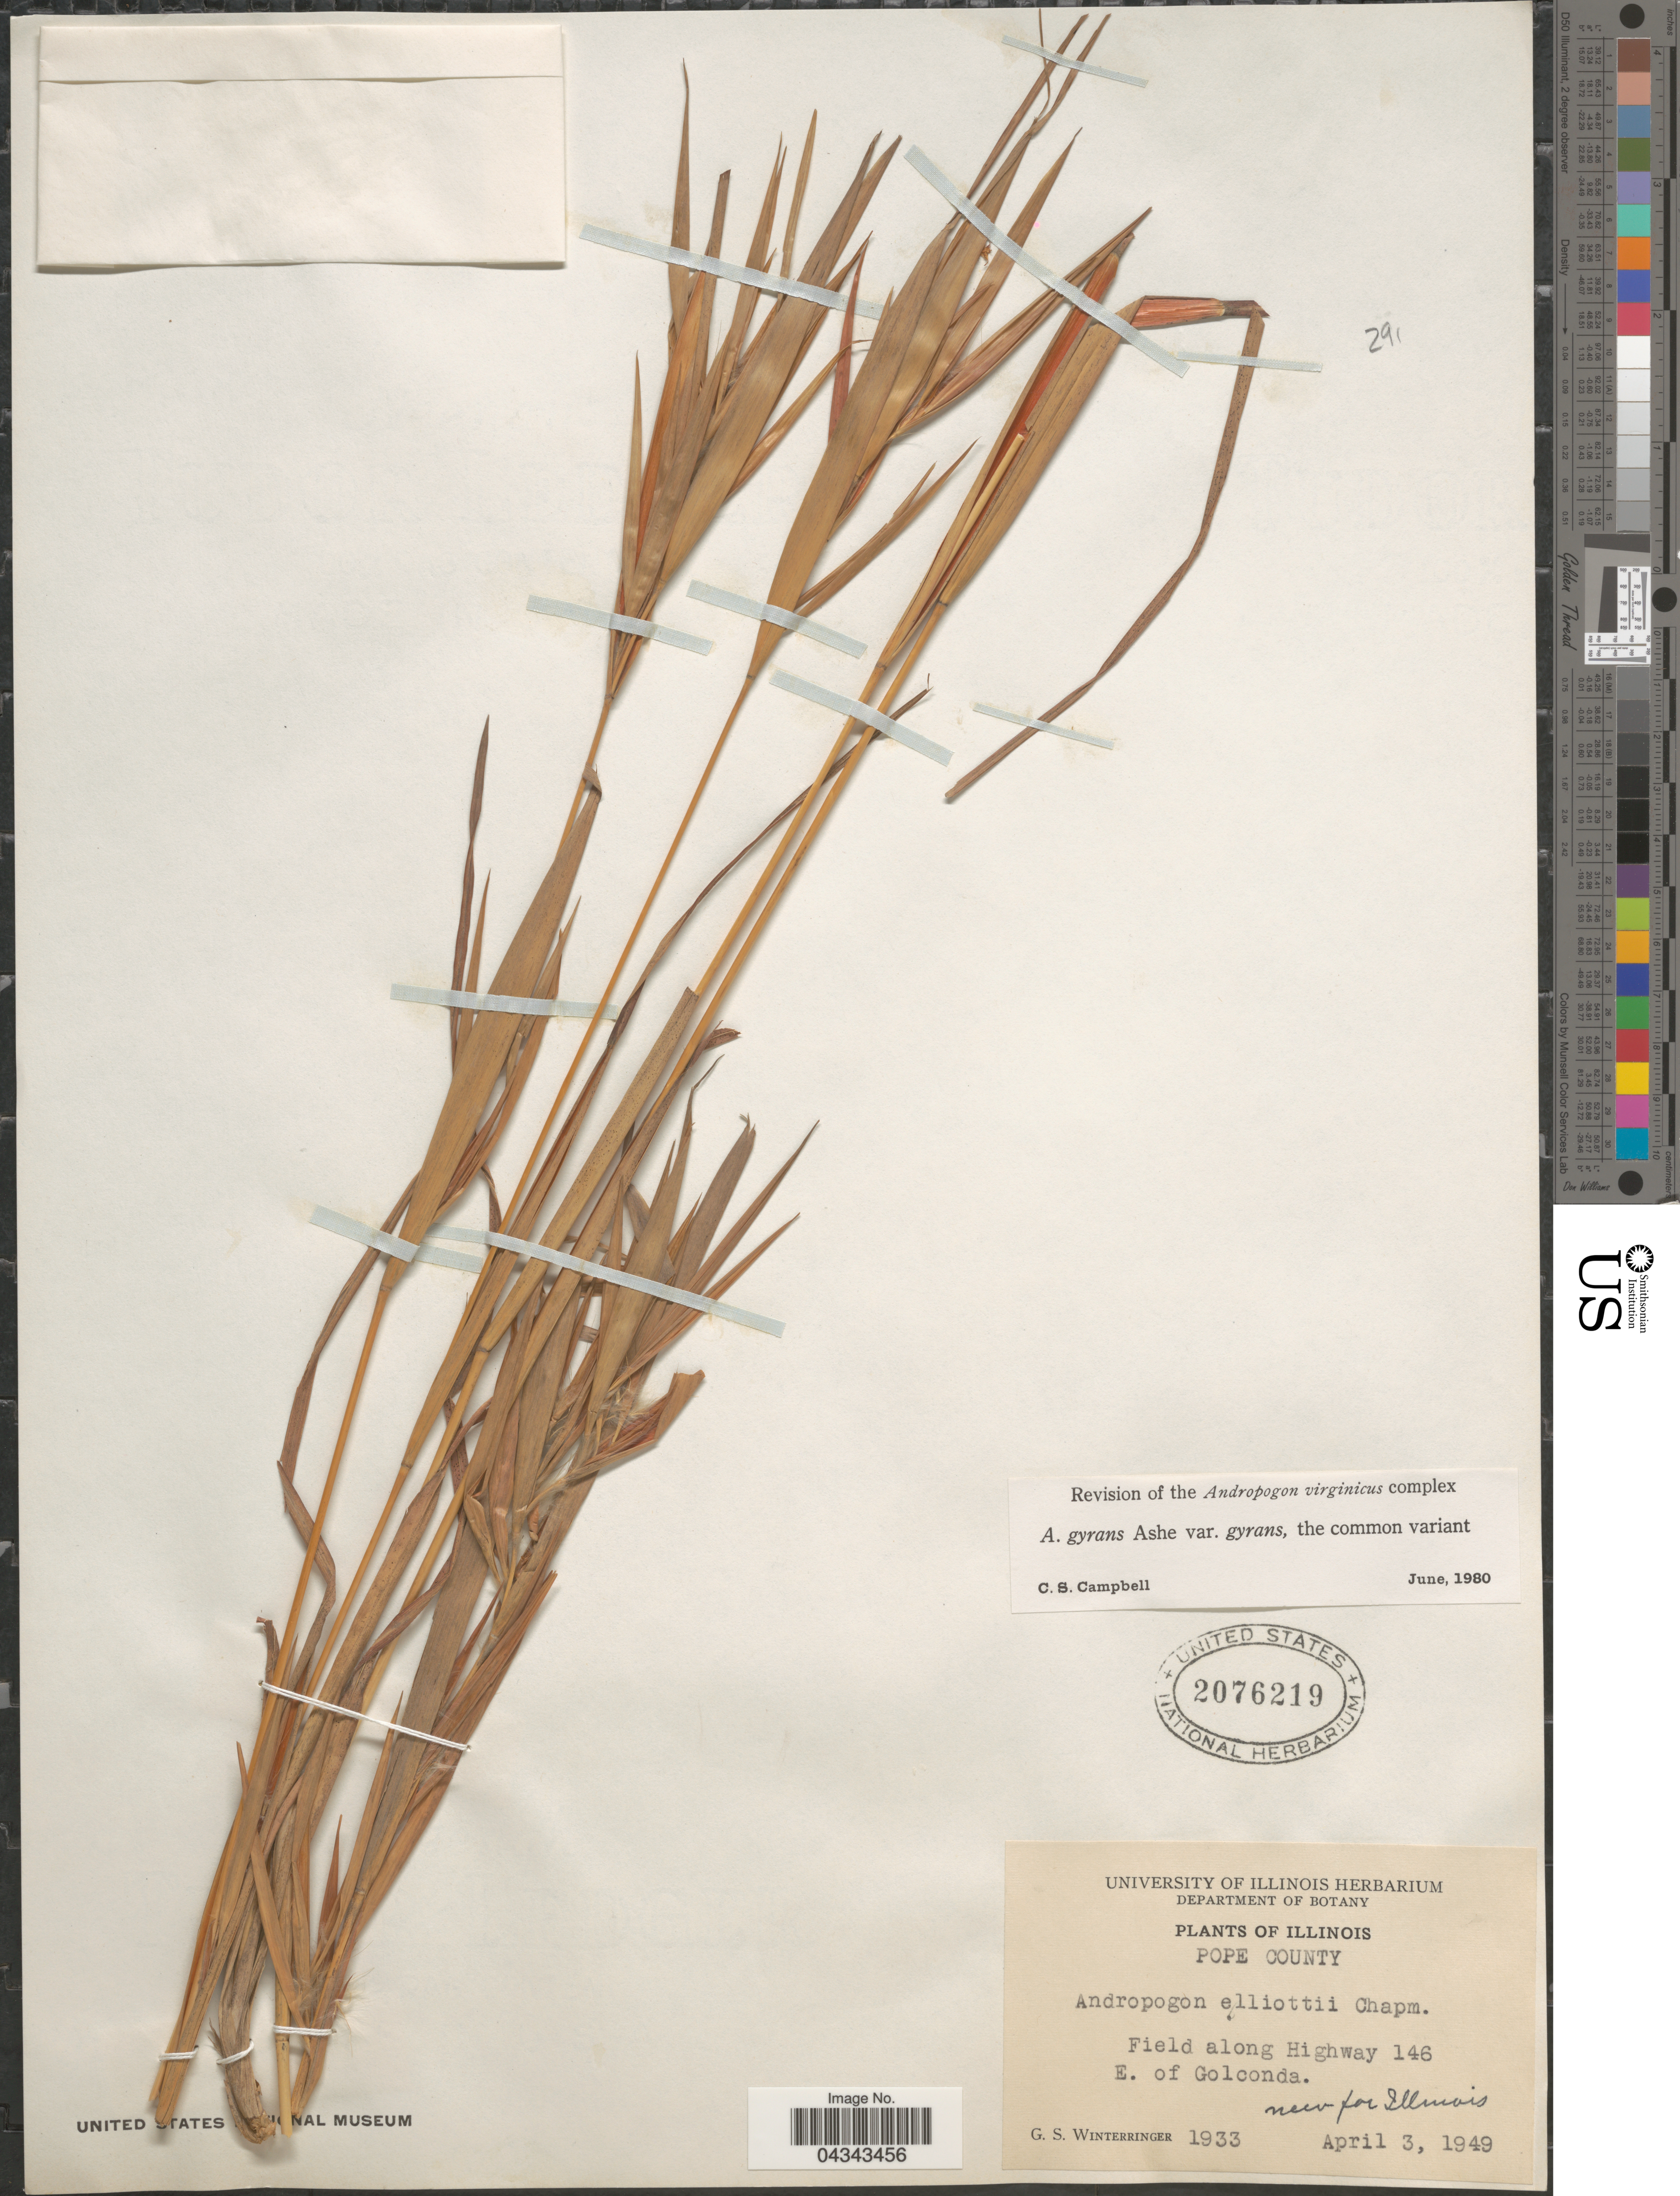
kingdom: Plantae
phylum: Tracheophyta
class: Liliopsida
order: Poales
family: Poaceae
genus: Andropogon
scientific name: Andropogon gyrans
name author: Ashe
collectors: G. Winterringer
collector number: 1933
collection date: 1949-04-03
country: United States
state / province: Illinois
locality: Pope County. Field along Highway 146 E. of Golconda.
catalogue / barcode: US 2076219